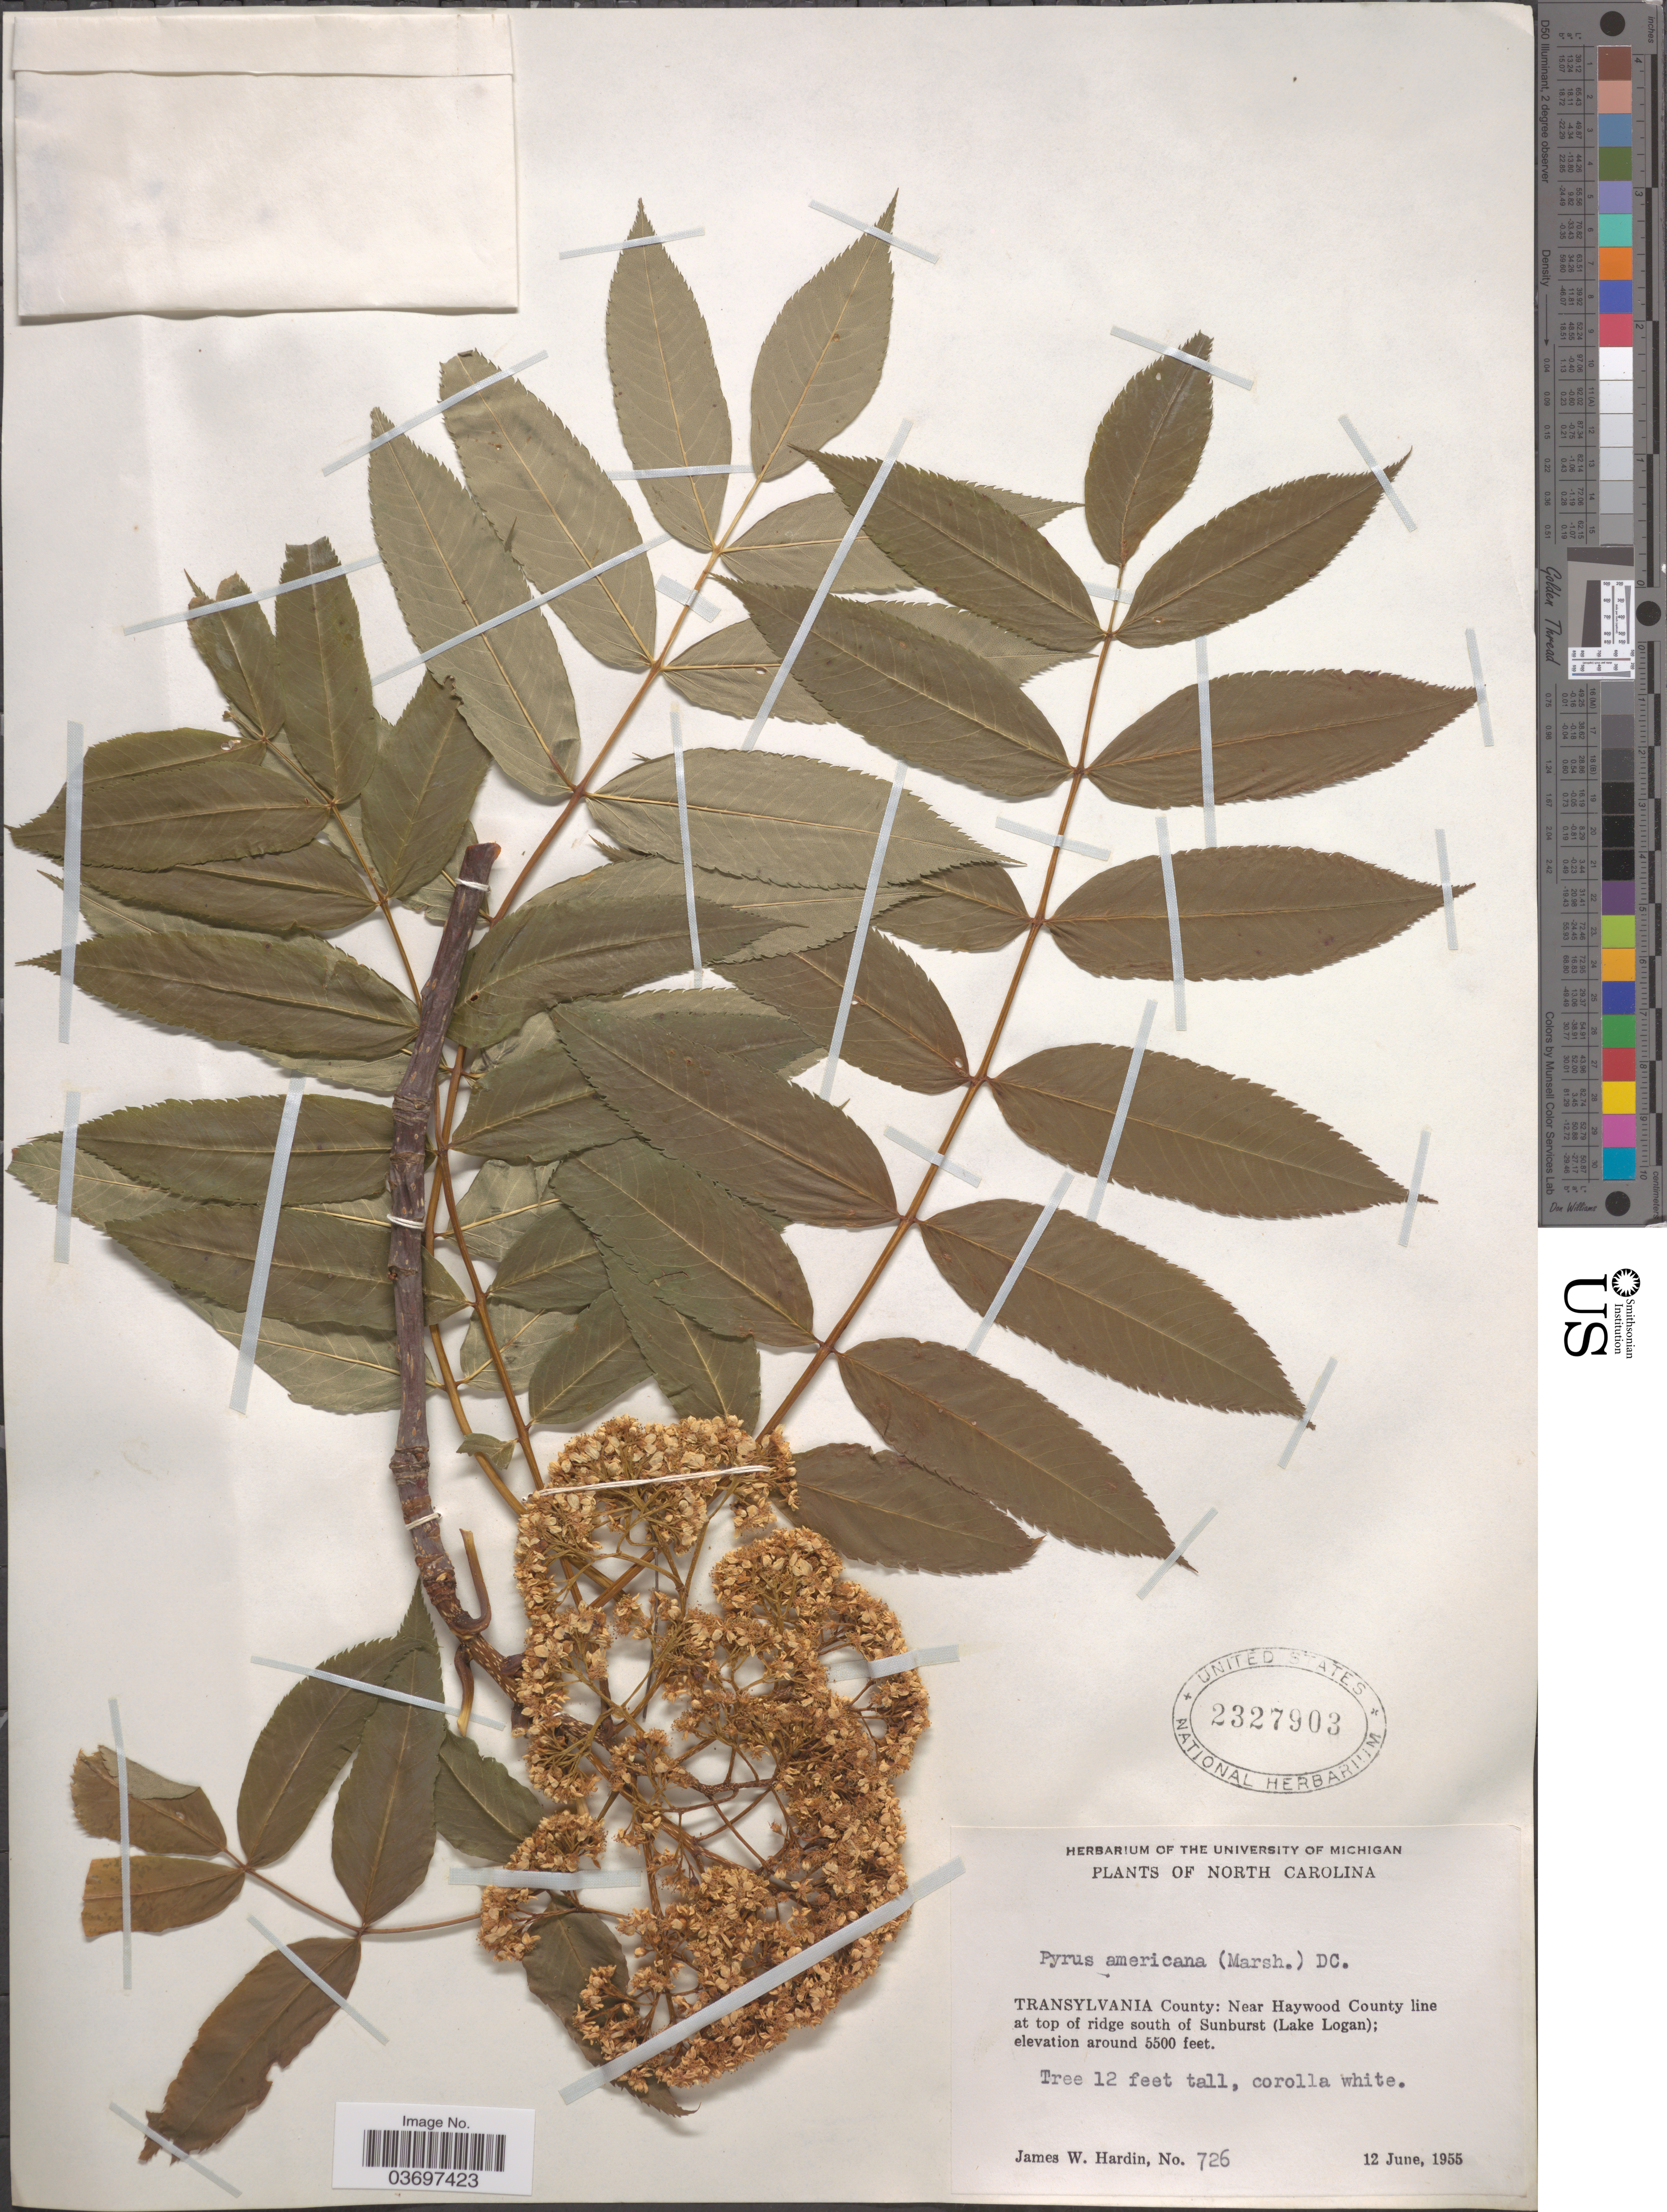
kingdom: Plantae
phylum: Tracheophyta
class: Magnoliopsida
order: Rosales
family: Rosaceae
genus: Sorbus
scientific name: Sorbus americana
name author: Marshall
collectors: J. W. Hardin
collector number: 726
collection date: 1955-06-12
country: United States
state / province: North Carolina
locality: Transylvania County: Near Haywood County line at top of ridge south of Sunburst (Lake Logan).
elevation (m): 1676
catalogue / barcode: US 2327903